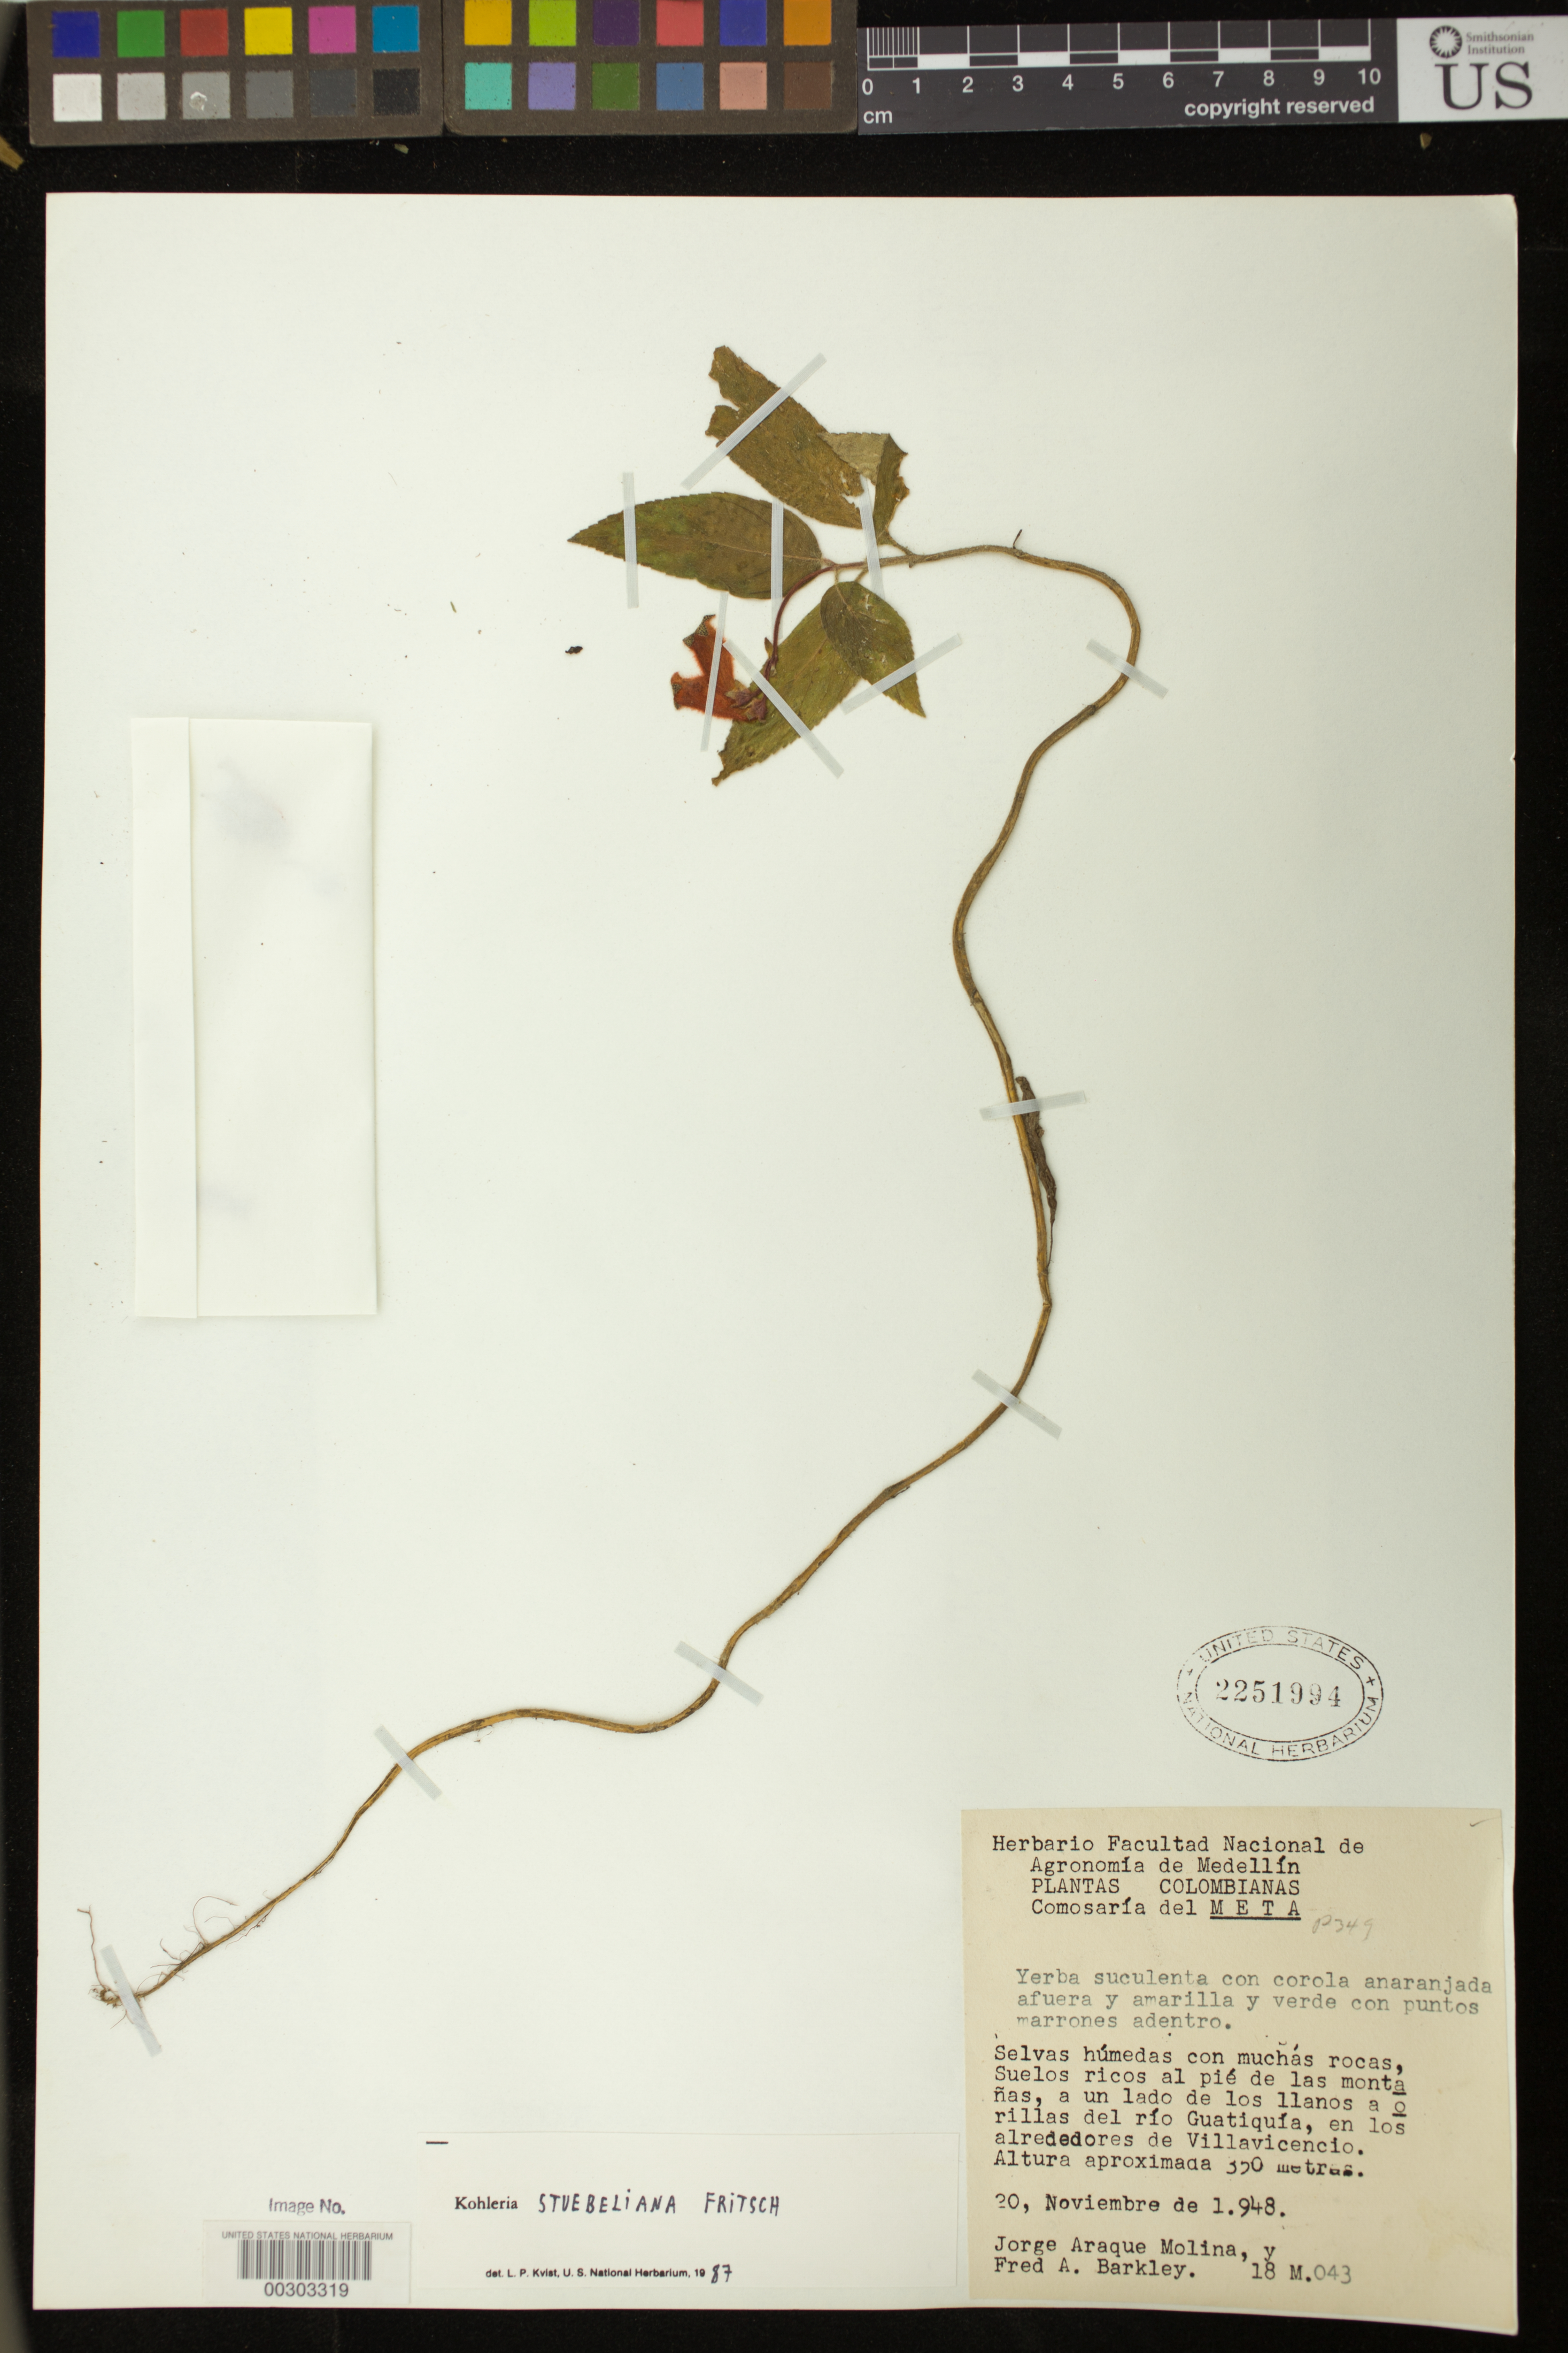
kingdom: Plantae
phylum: Tracheophyta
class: Magnoliopsida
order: Lamiales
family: Gesneriaceae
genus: Kohleria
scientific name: Kohleria stuebeliana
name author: Fritsch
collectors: J. A. Molina & F. A. Barkley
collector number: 18 M043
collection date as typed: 20 Nov 1948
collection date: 1948-11-20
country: Colombia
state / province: Meta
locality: Vicinity of Villavicencio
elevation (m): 350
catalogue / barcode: US 2251994